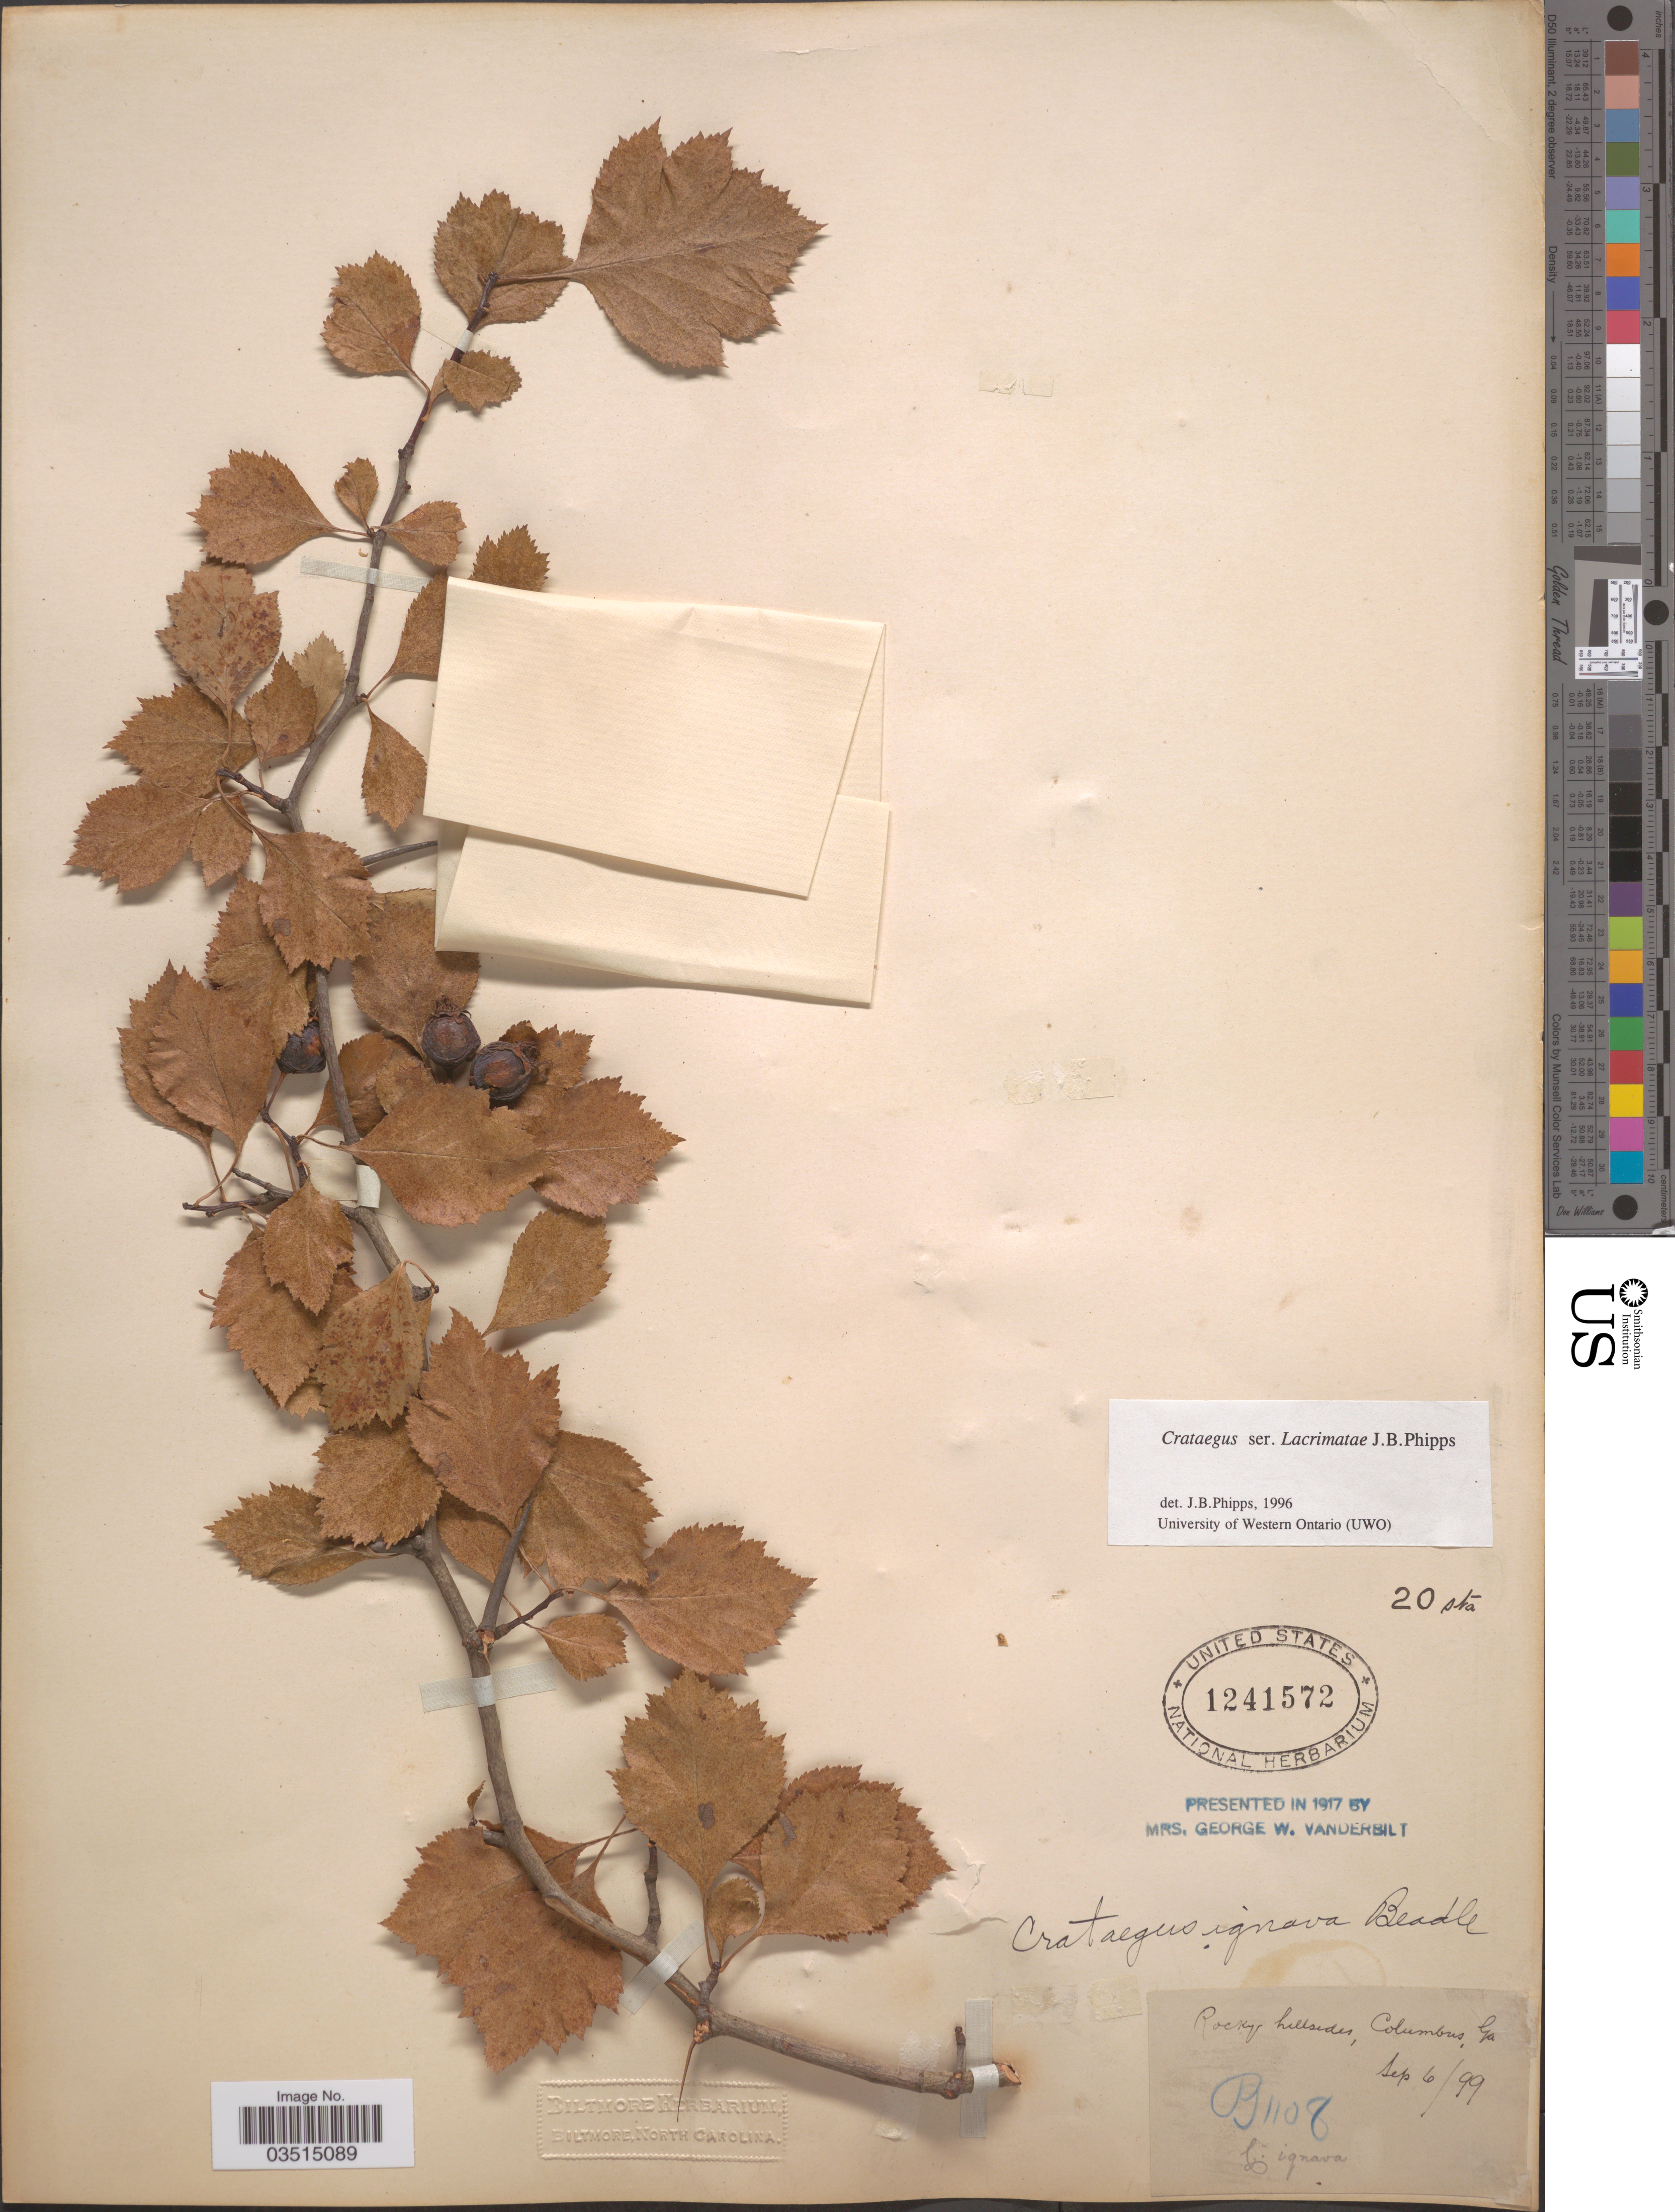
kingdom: Plantae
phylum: Tracheophyta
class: Magnoliopsida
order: Rosales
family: Rosaceae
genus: Crataegus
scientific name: Crataegus ignava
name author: Beadle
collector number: B1108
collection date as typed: Transcribed d/m/y: 6/9/99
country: United States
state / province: Georgia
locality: Columbus.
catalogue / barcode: US 1241572